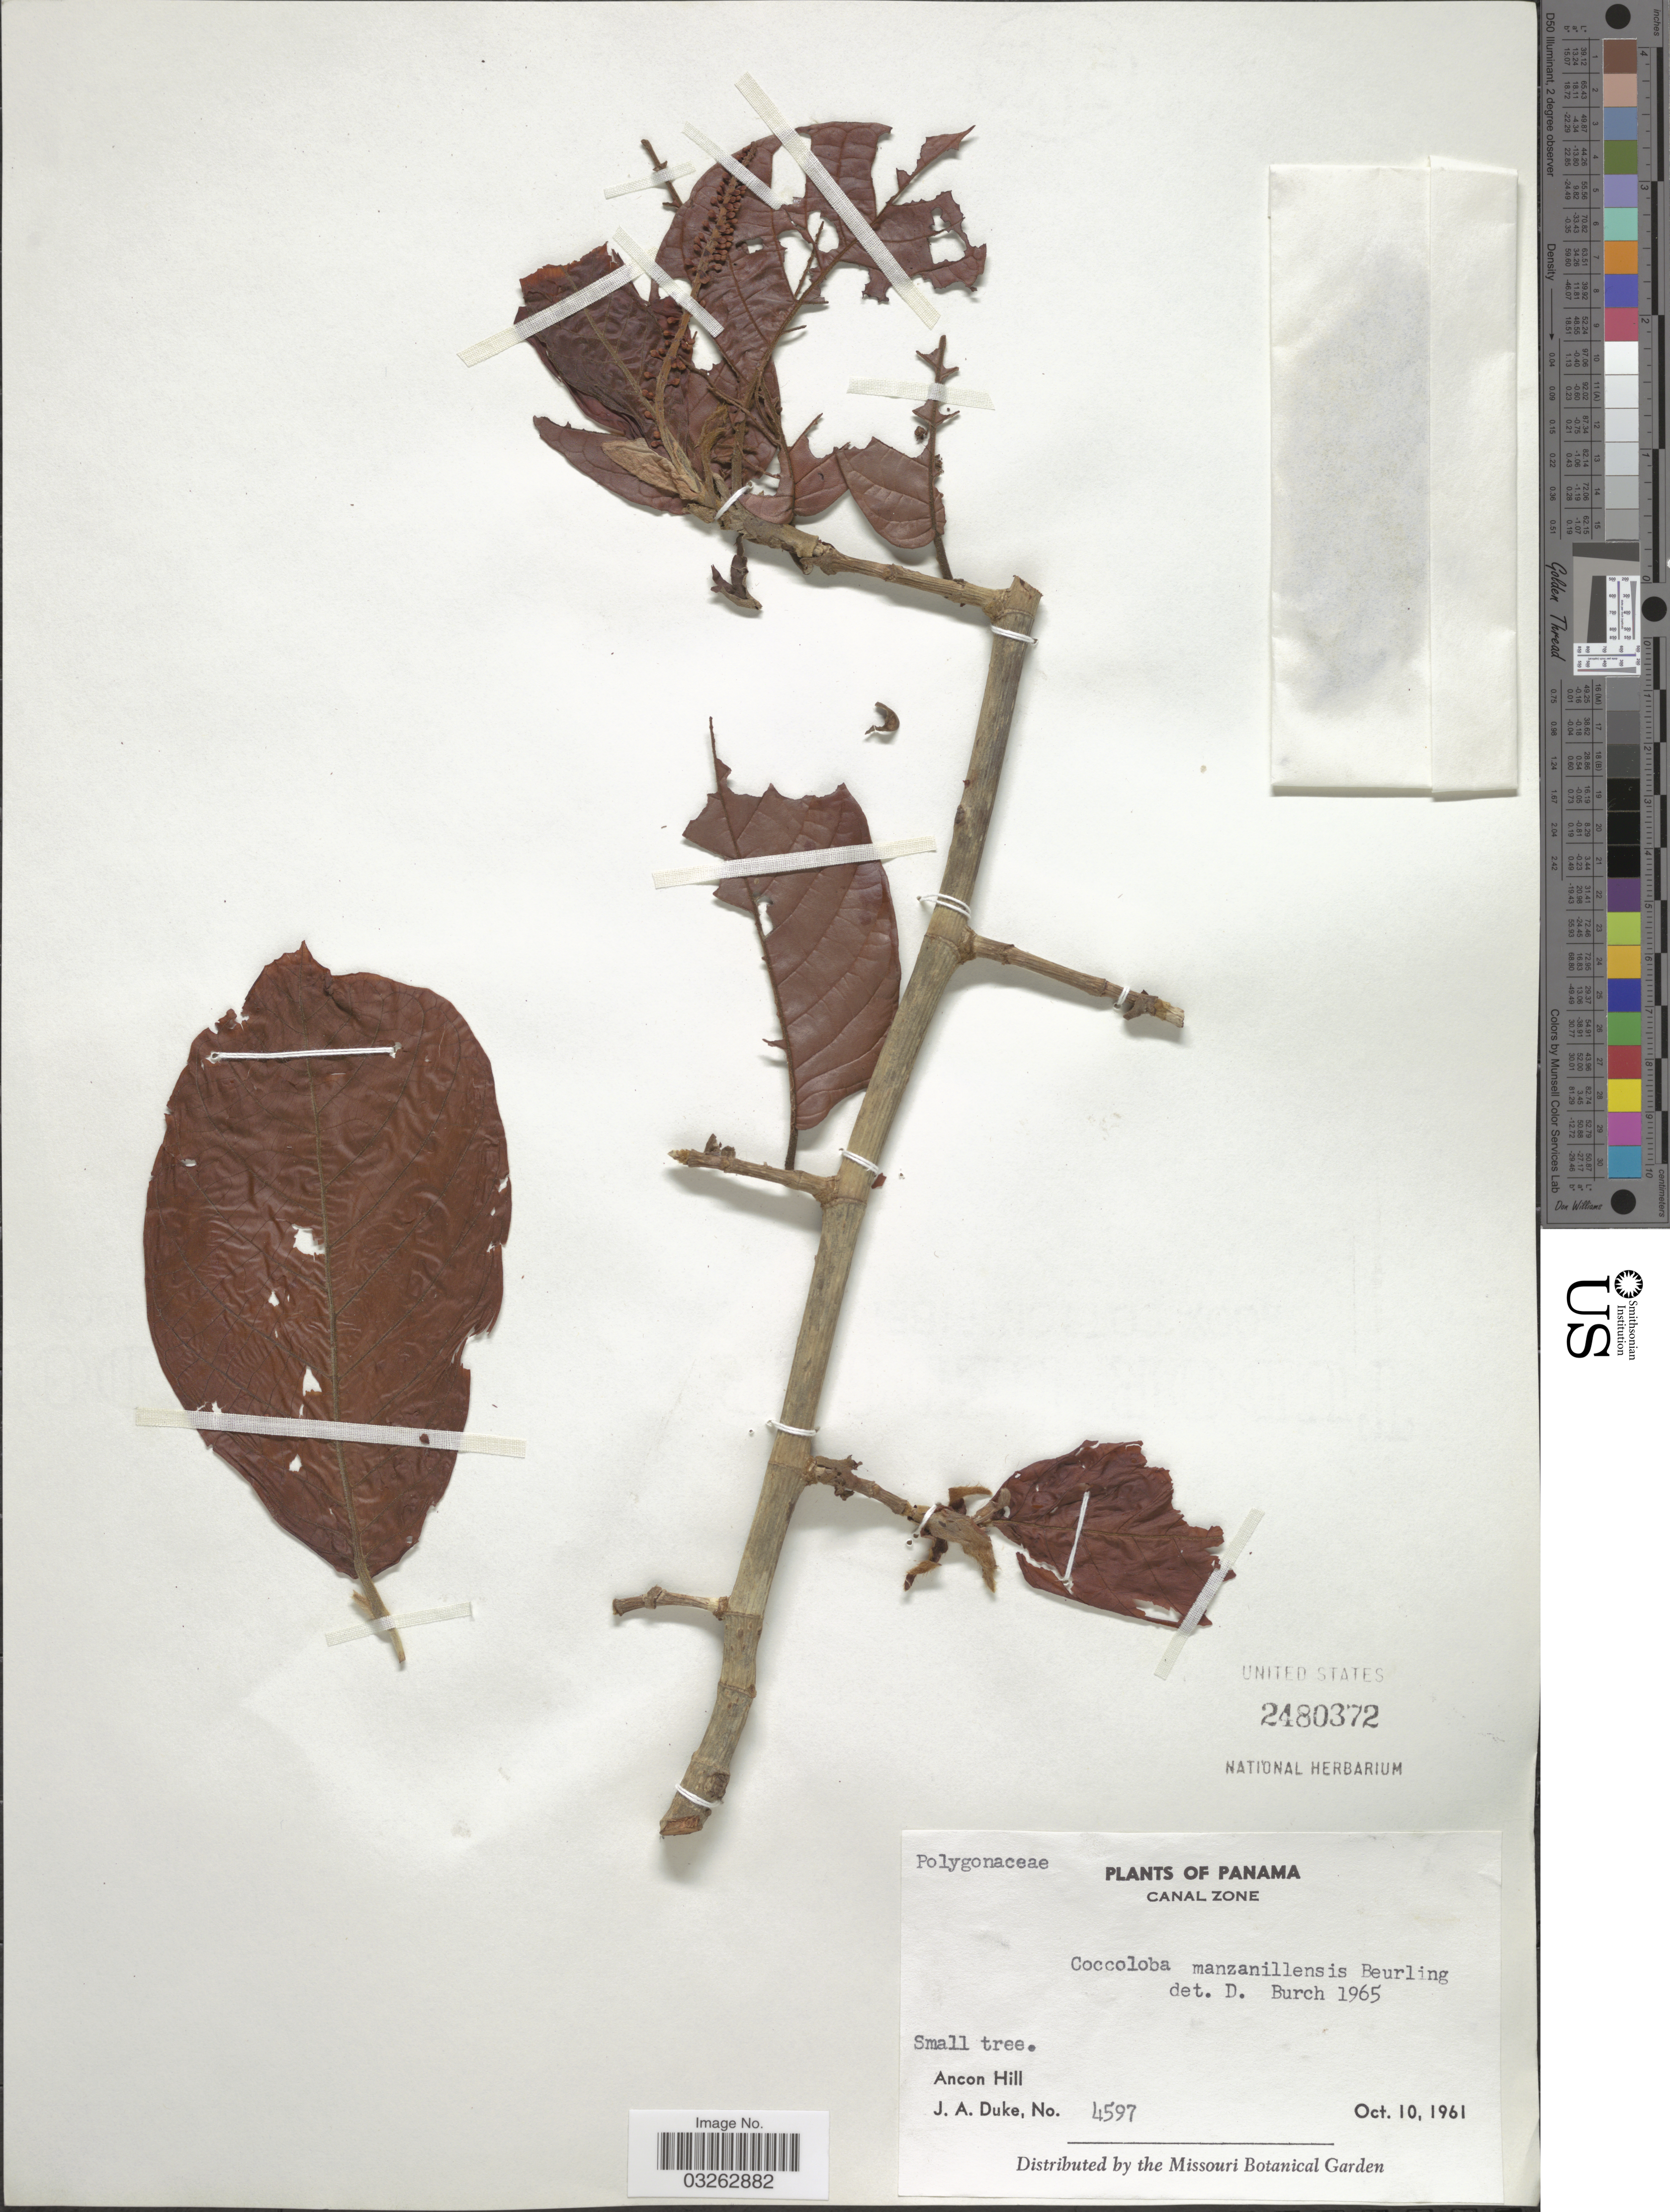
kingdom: Plantae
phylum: Tracheophyta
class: Magnoliopsida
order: Caryophyllales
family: Polygonaceae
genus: Coccoloba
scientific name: Coccoloba manzinellensis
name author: Beurl.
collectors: J. A. Duke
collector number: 4597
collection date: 1961-10-10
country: Panama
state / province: Colón / Panamá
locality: Ancon Hill. Canal Zone.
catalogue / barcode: US 2480372